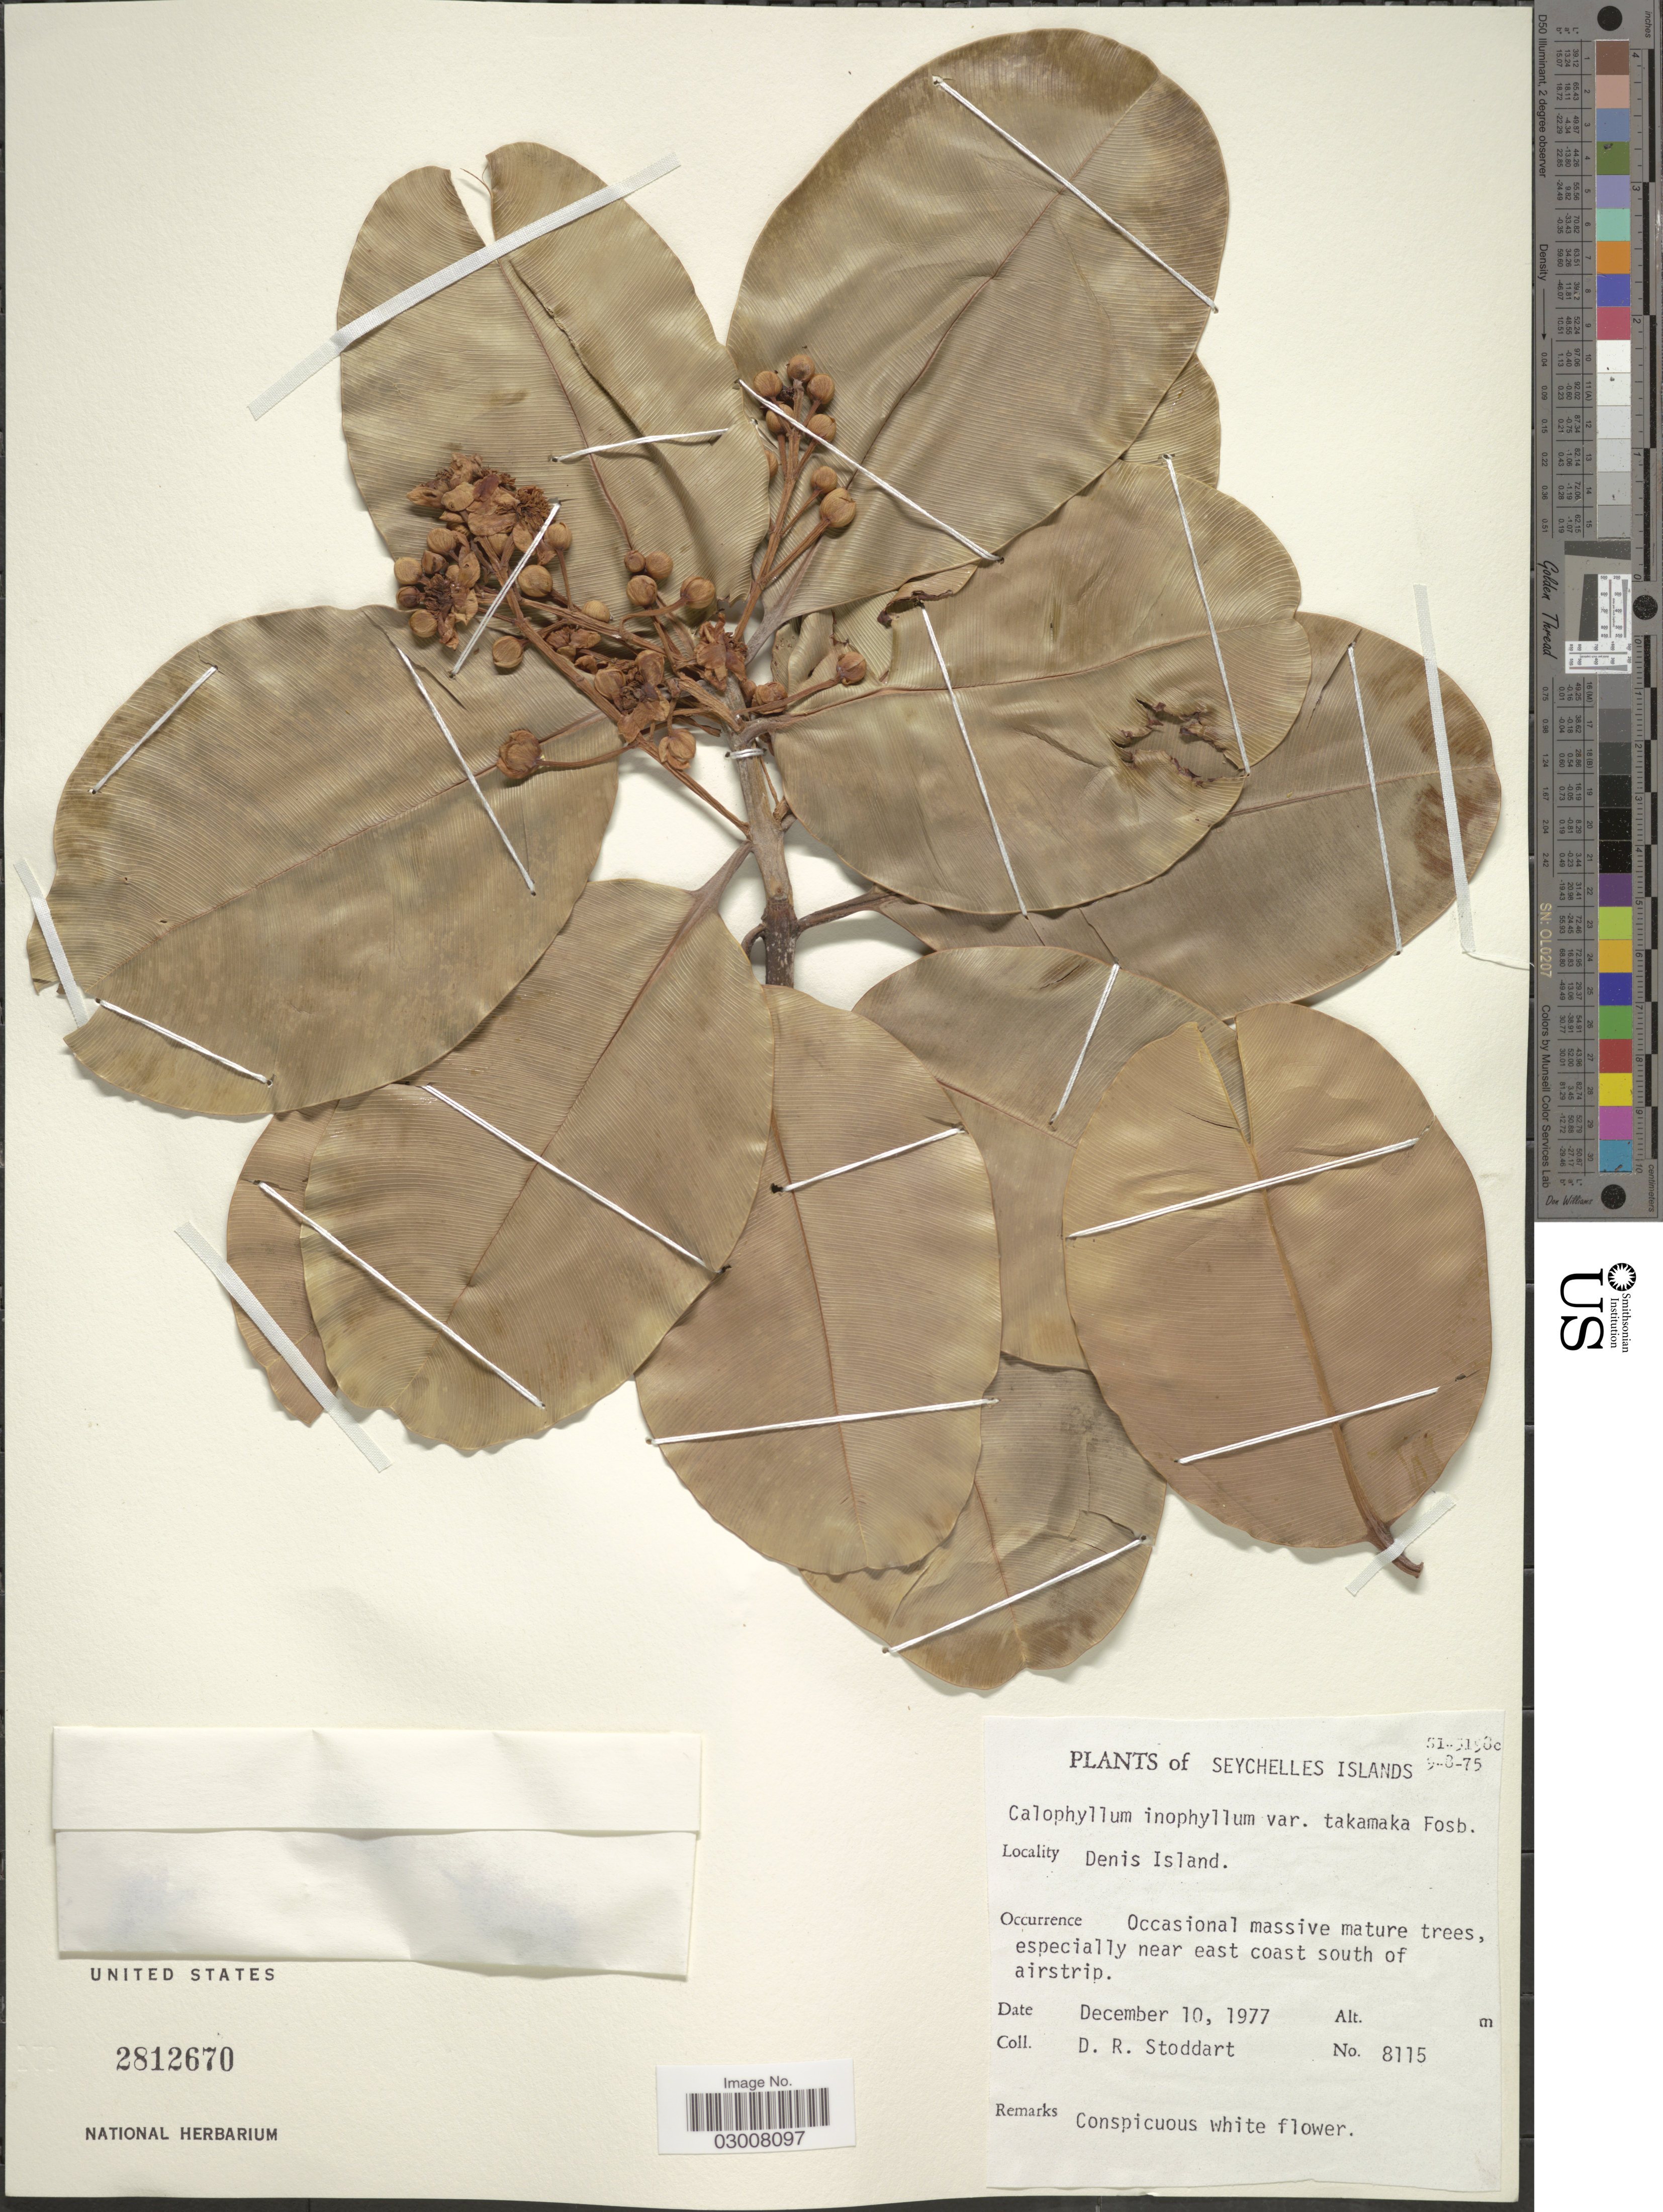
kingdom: Plantae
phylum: Tracheophyta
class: Magnoliopsida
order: Malpighiales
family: Calophyllaceae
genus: Calophyllum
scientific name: Calophyllum inophyllum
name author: L.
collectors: D. R. Stoddart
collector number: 8115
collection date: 1977-12-10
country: Seychelles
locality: Seychelles Islands, Denis Island. near east coast south of airstrip.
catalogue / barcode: US 2812670